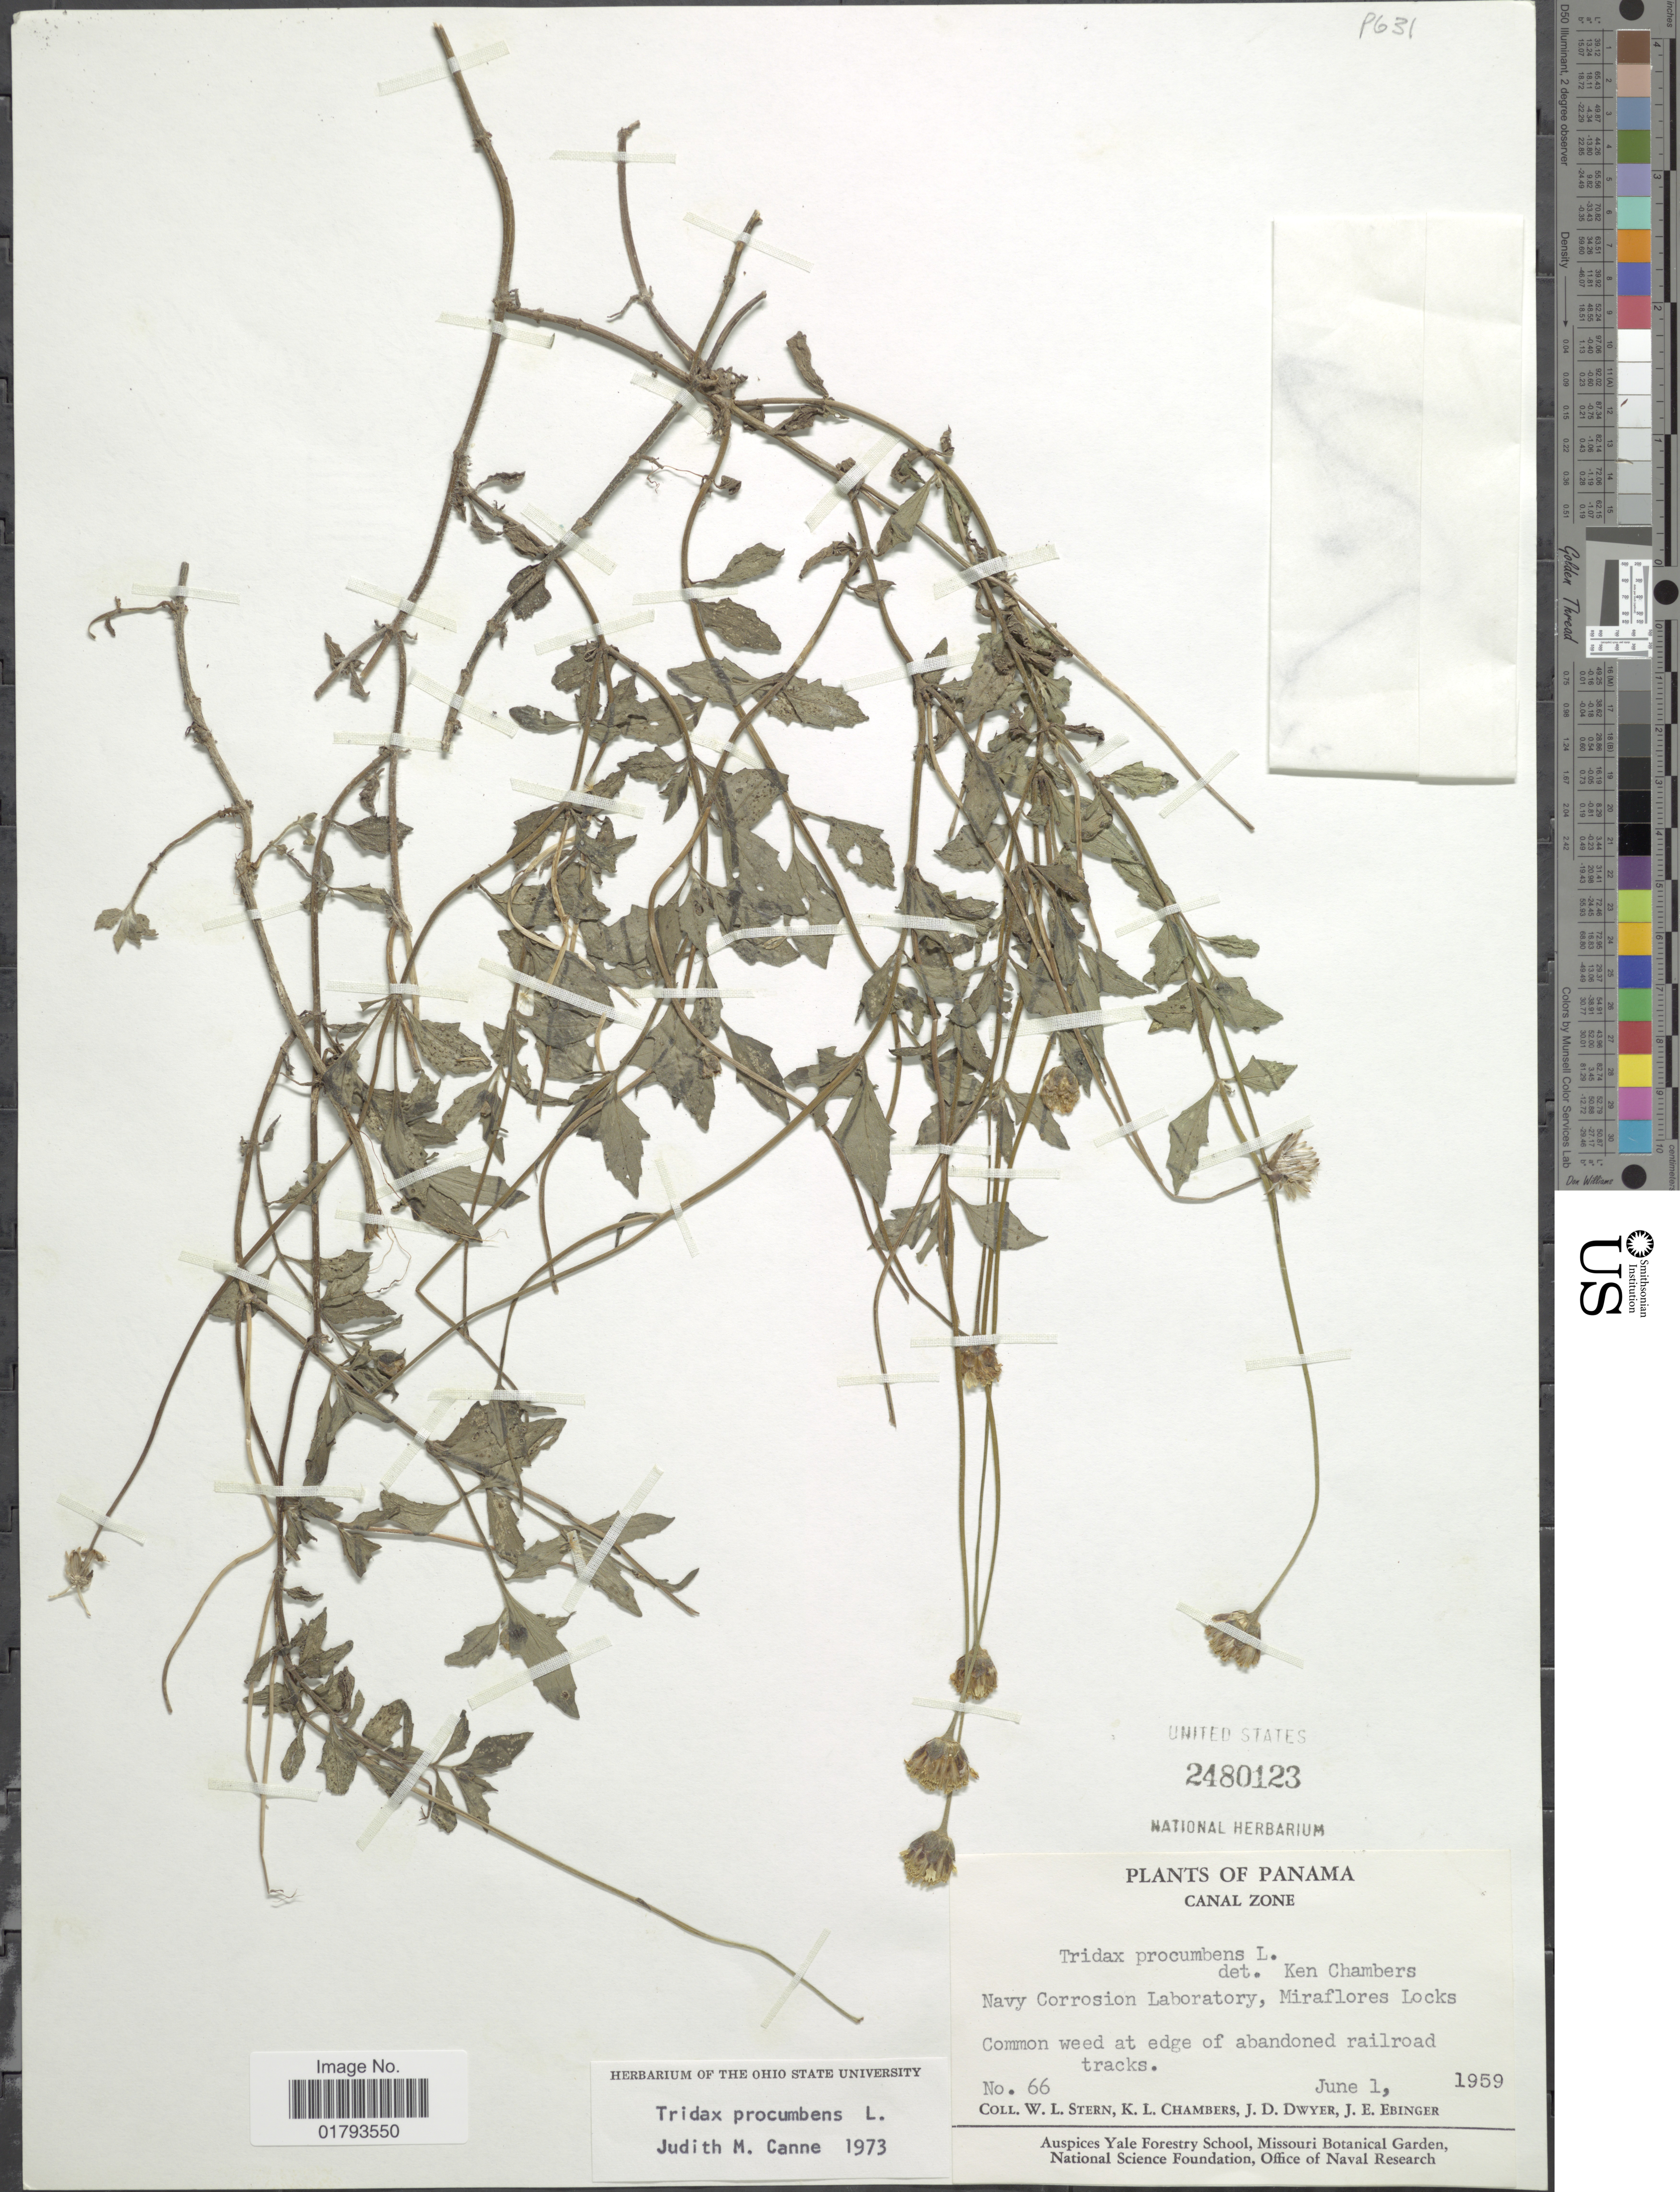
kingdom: Plantae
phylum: Tracheophyta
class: Magnoliopsida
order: Asterales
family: Asteraceae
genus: Tridax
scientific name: Tridax procumbens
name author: L.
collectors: W. L. Stern, K. Chambers, J. D. Dwyer & J. Ebinger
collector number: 66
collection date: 1959-06-01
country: Panama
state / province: Panamá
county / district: Canal Zone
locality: Canal Zone. Navy Corrosion Laboratory, Miraflores Locks.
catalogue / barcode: US 2480123